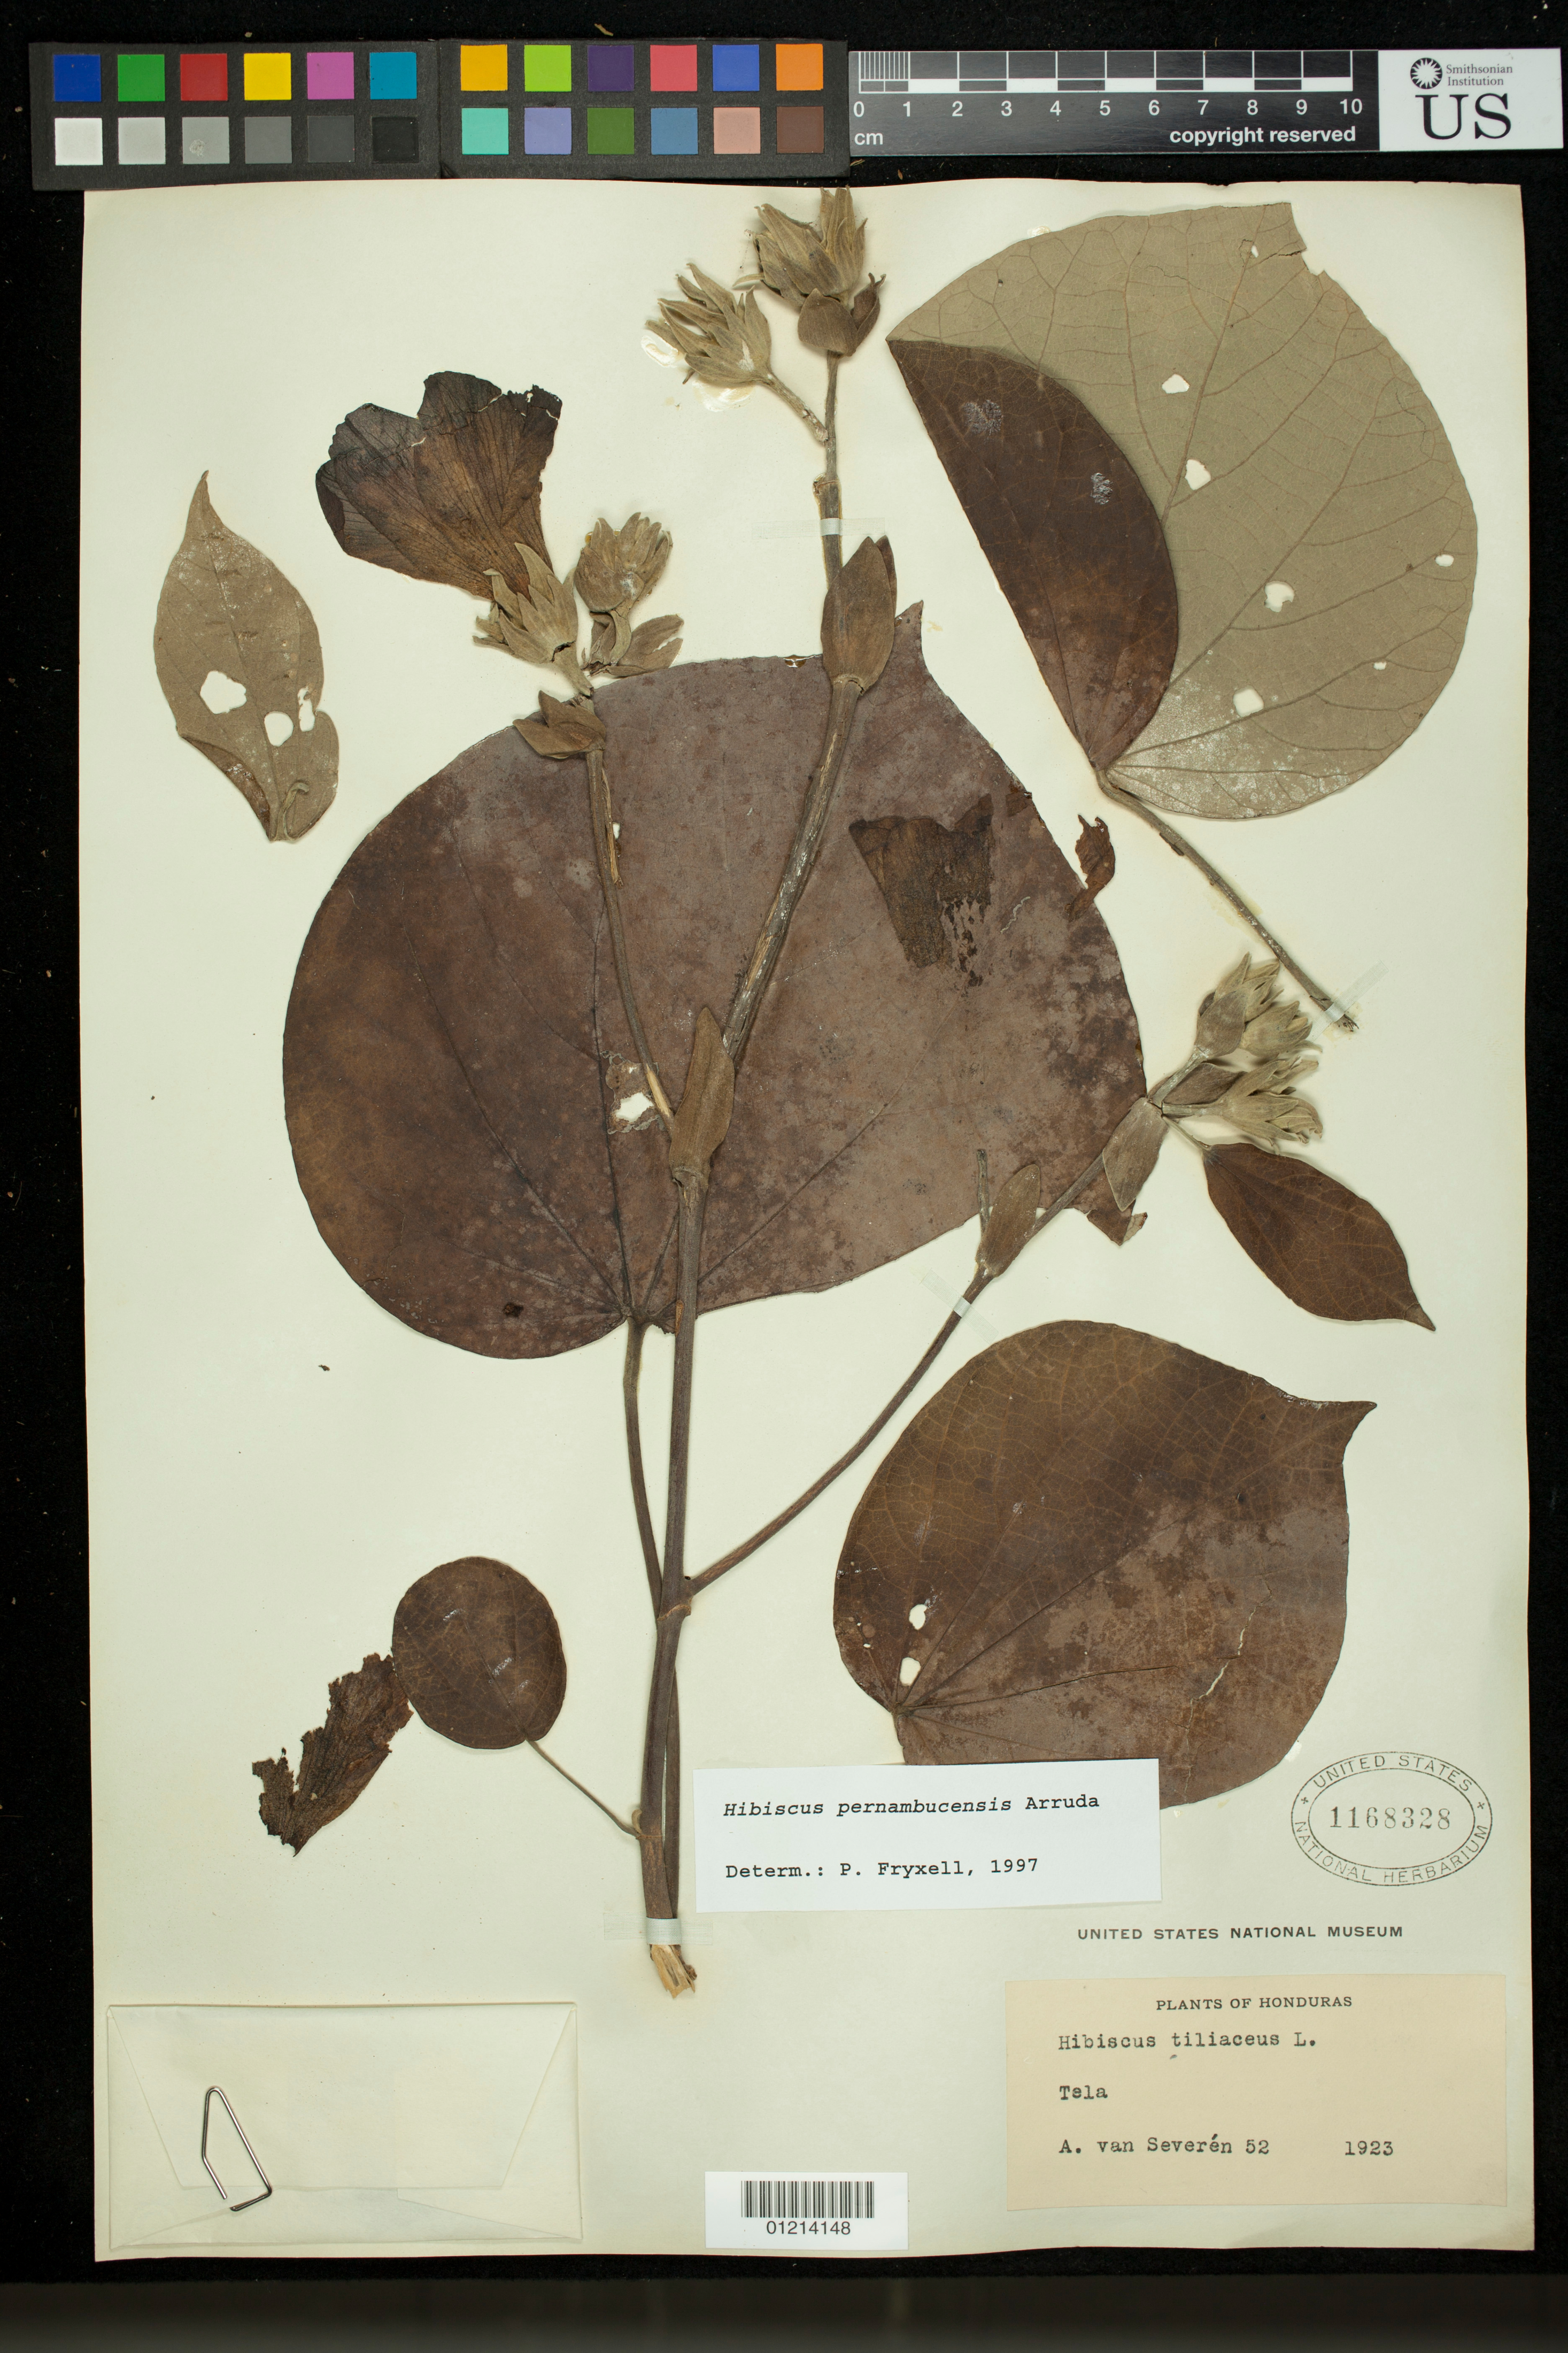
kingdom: Plantae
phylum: Tracheophyta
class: Magnoliopsida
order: Malvales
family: Malvaceae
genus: Talipariti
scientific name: Talipariti tiliaceum var. pernambucense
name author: (Arruda) Fryxell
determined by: Dorr, Laurence J., Curator (BOT), Smithsonian Institution - National Museum of Natural History (UNITED STATES)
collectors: A. van Severén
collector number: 52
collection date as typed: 1923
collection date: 1923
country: Honduras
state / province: Atlántida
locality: Tela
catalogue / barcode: US 1168328